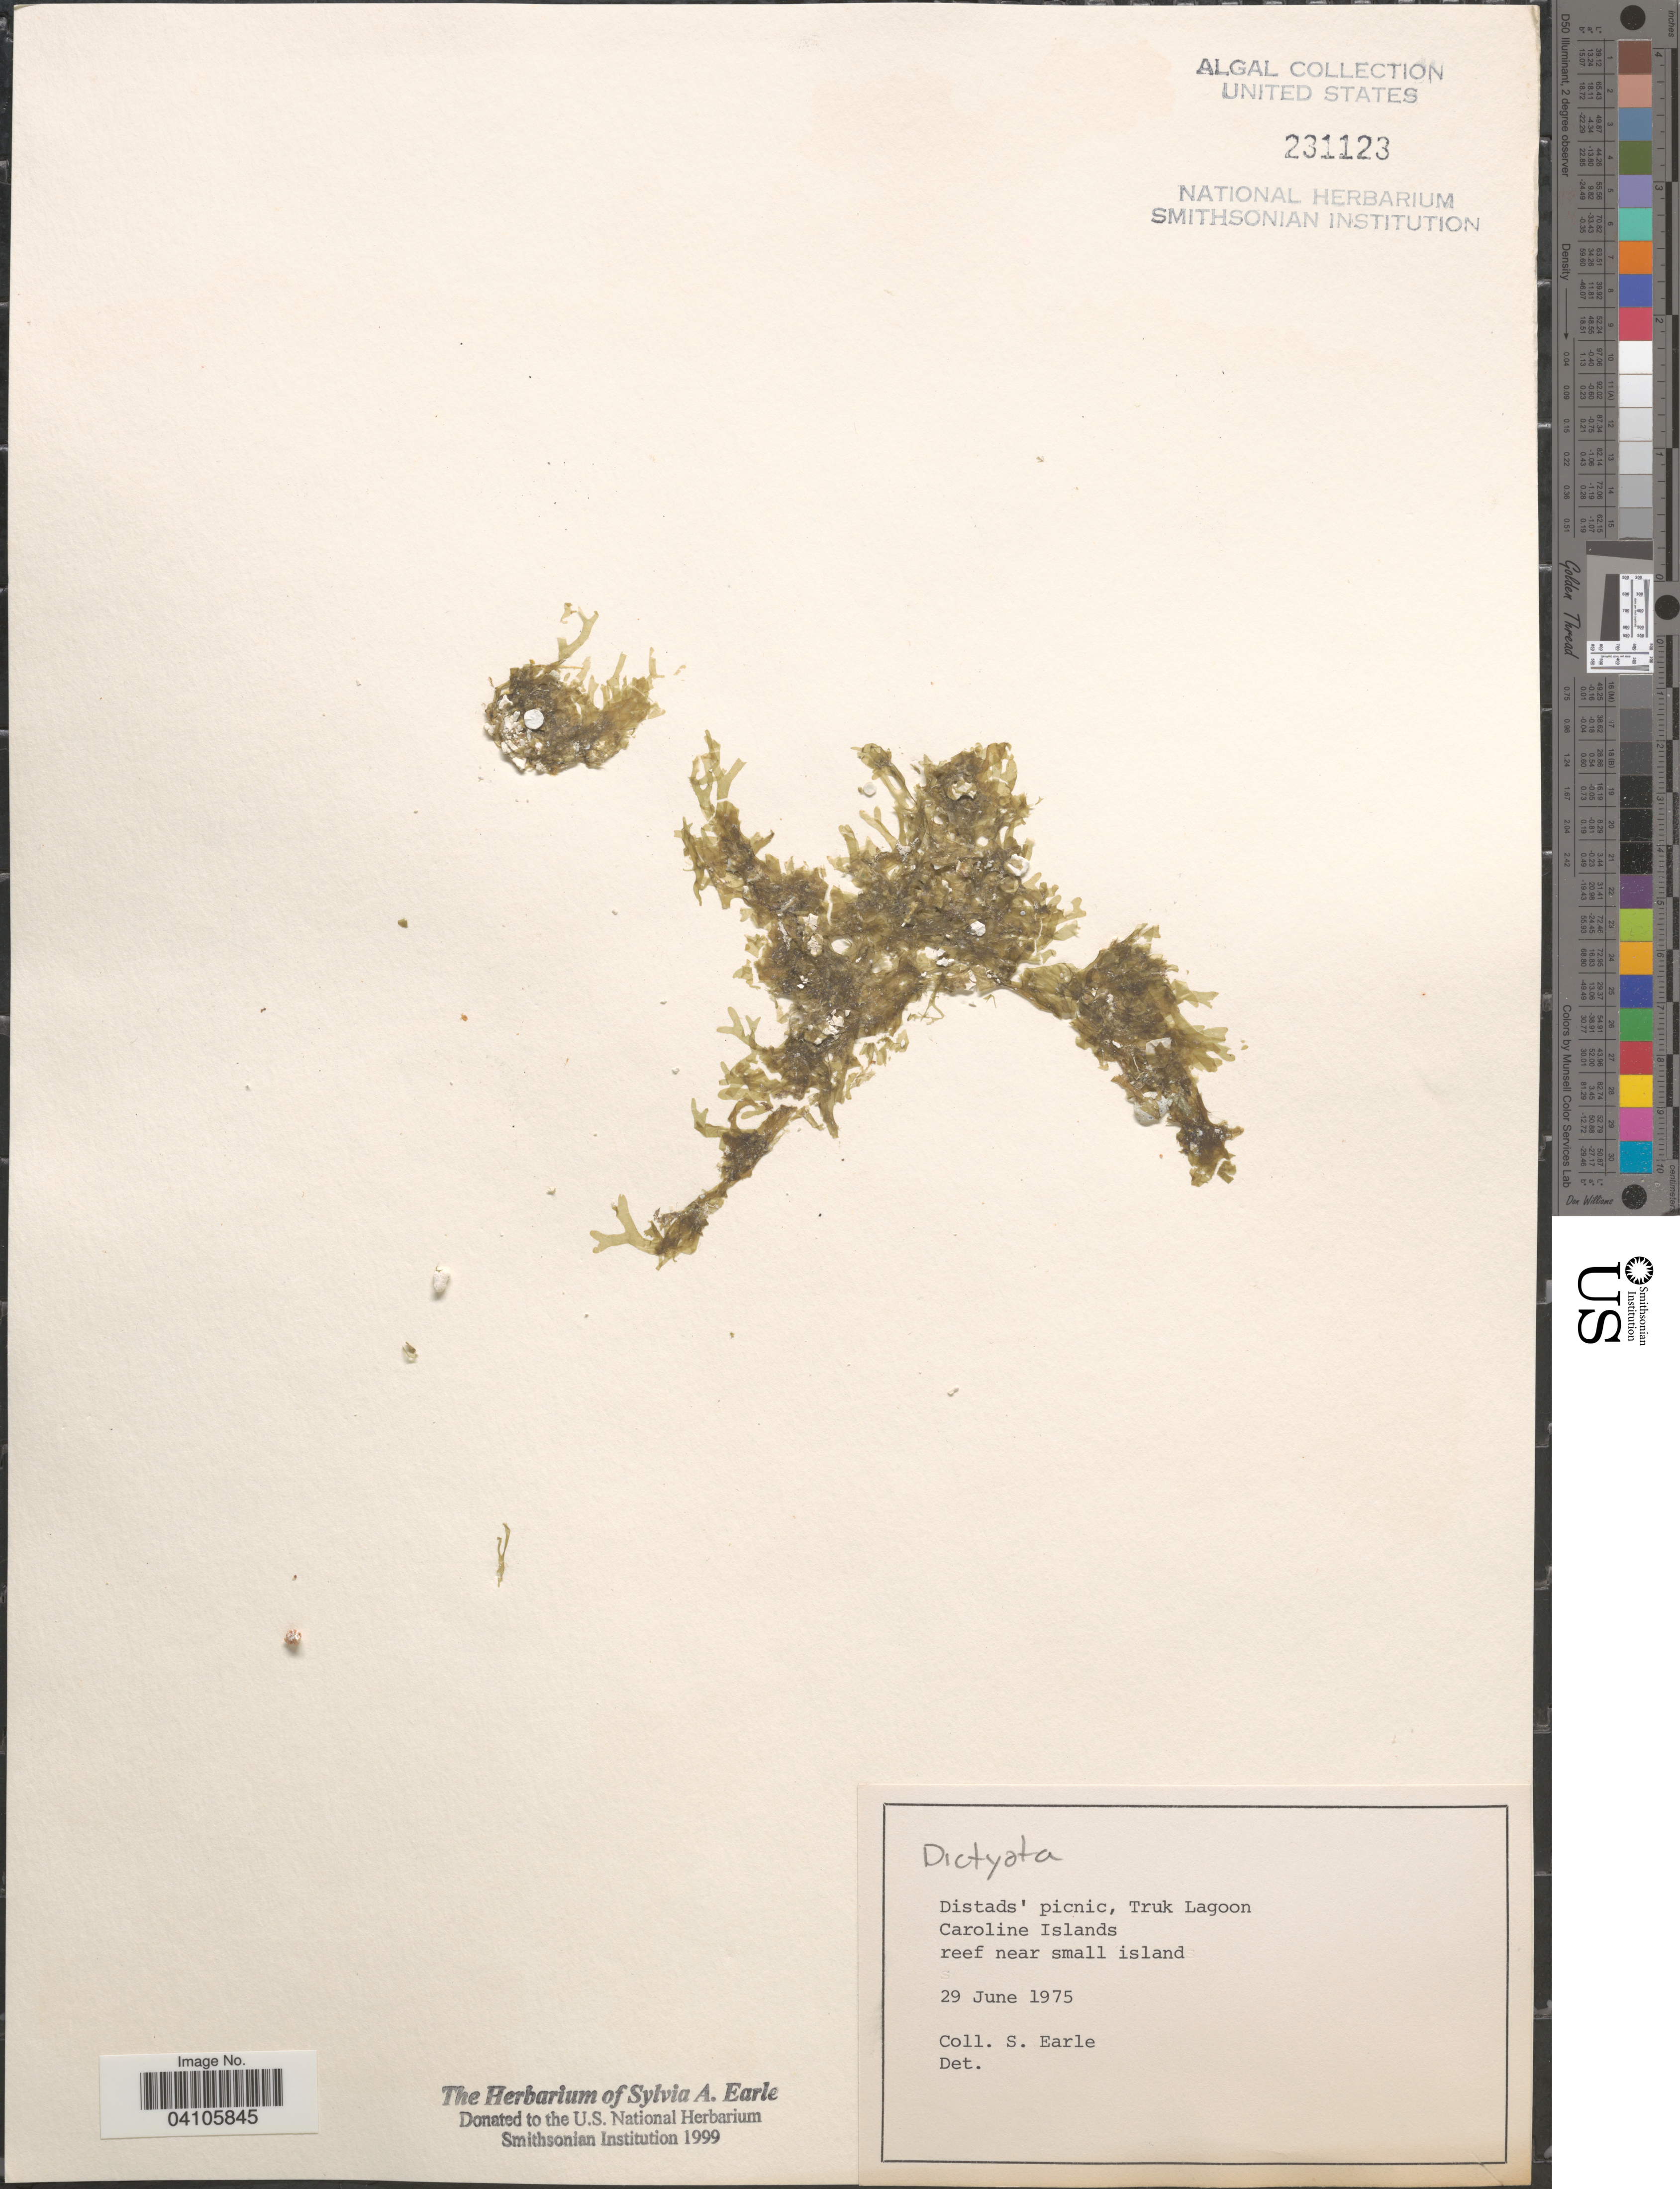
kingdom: Chromista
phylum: Ochrophyta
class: Phaeophyceae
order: Dictyotales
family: Dictyotaceae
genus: Dictyota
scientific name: Dictyota sp.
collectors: S. A. Earle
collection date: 1975-06-29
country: Micronesia, Federated States of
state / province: Truk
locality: Distads' picnic, Truk Lagoon. Caroline Islands.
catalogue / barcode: US 231123